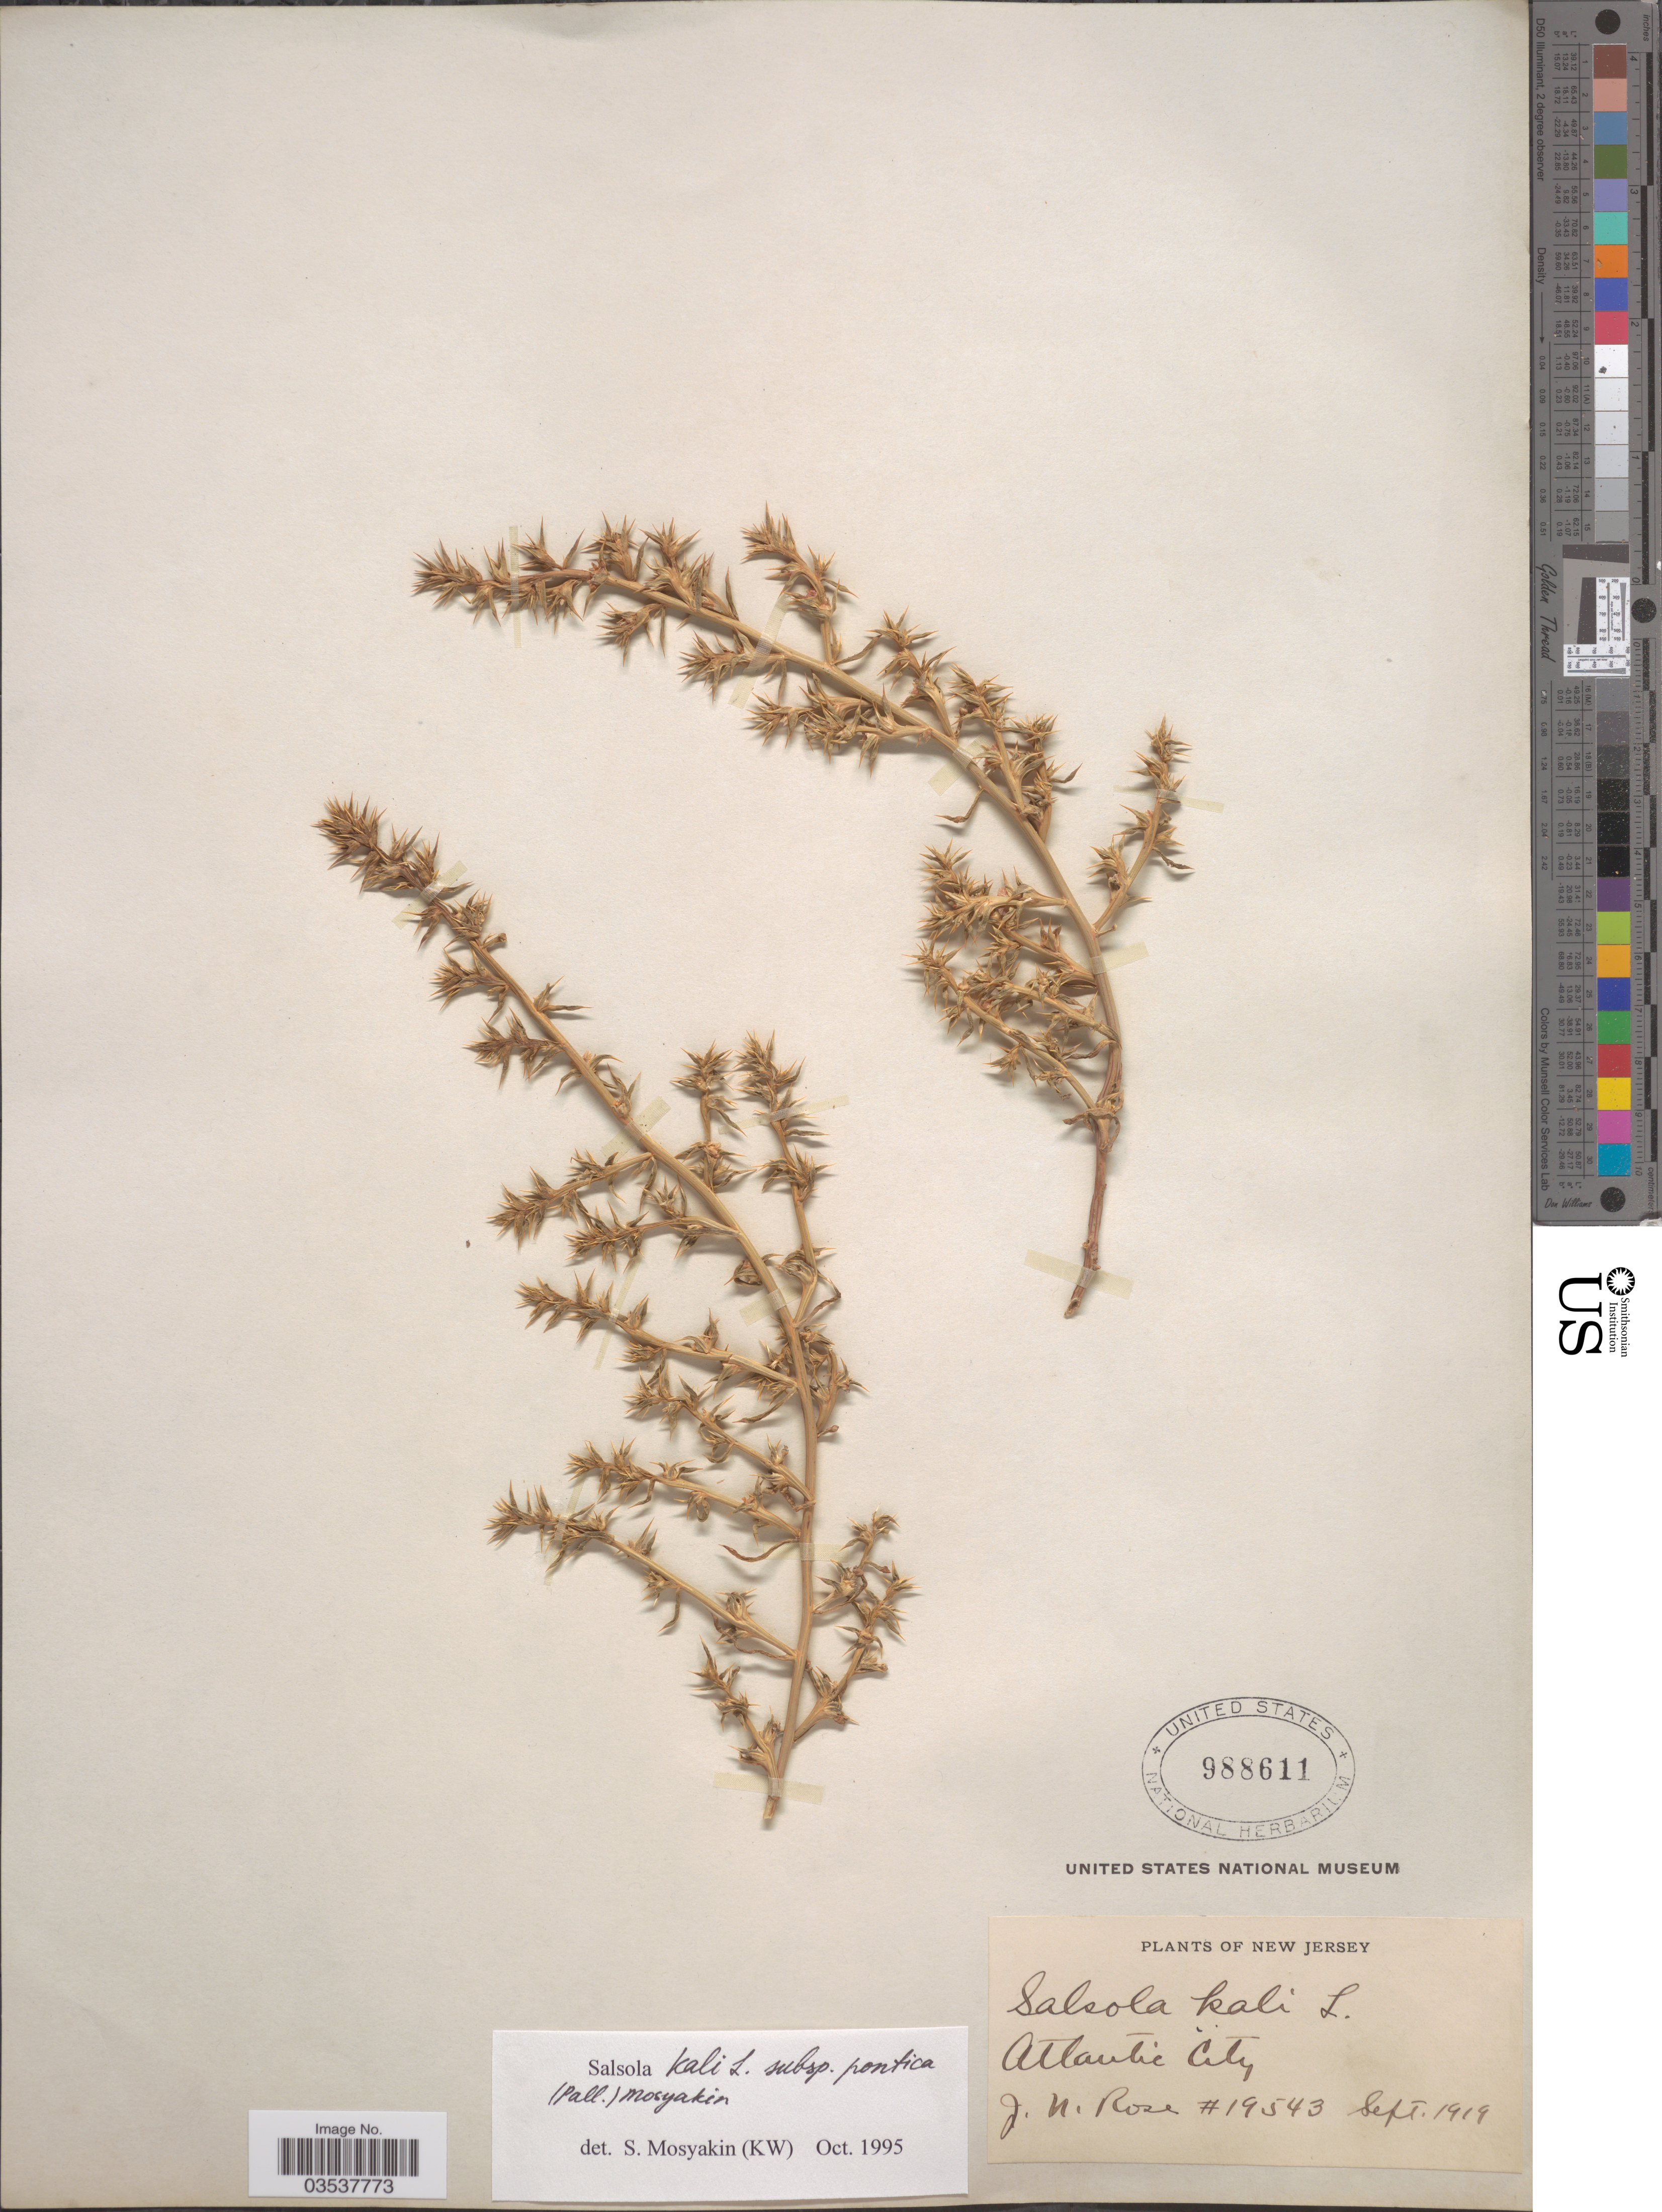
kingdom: Plantae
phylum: Tracheophyta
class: Magnoliopsida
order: Caryophyllales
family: Amaranthaceae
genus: Salsola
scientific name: Salsola kali var. caroliniana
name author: (Walter) Nutt.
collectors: J. N. Rose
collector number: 19543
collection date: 1919-09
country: United States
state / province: New Jersey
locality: Atlantic City.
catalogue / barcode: US 988611